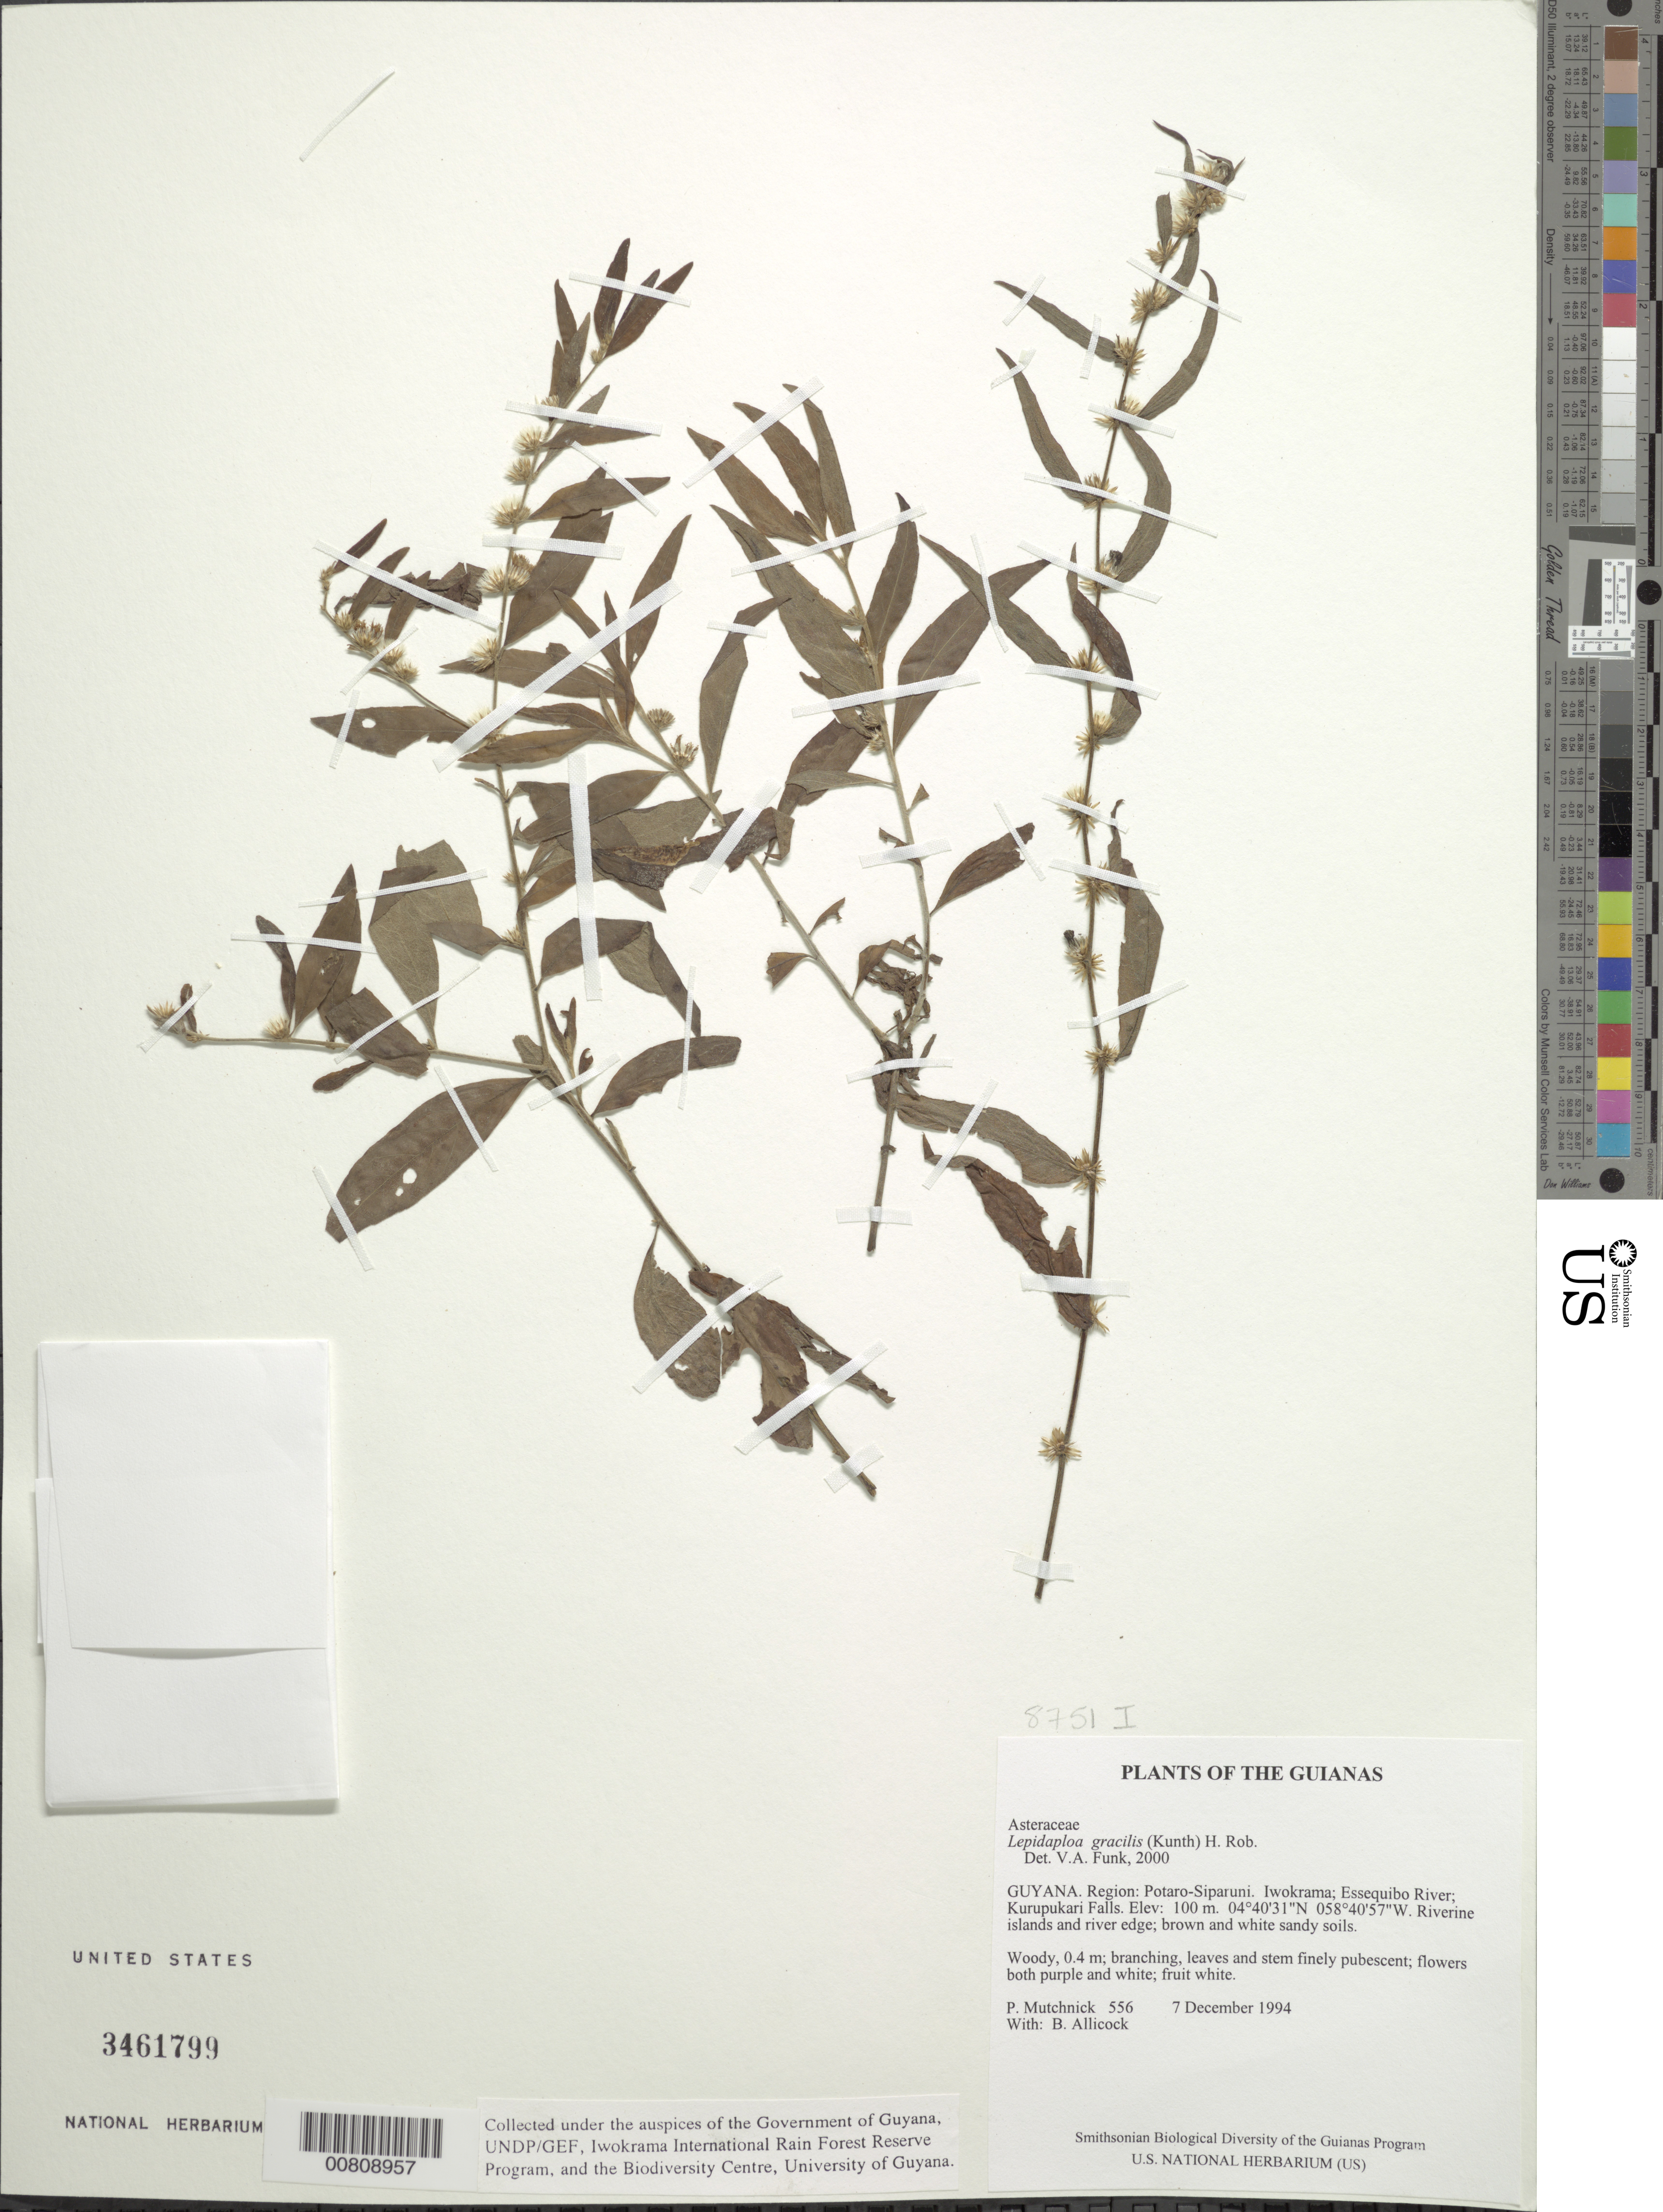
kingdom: Plantae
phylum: Tracheophyta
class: Magnoliopsida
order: Asterales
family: Asteraceae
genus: Lepidaploa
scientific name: Lepidaploa gracilis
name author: (Kunth) H. Rob.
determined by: Funk, Vicki A., (BOT), Smithsonian Institution - National Museum of Natural History (UNITED STATES)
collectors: P. Mutchnick & B. Allicock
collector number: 556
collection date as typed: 7 December 1994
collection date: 1994-12-07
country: Guyana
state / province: Potaro-Siparuni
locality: Iwokrama; Essequibo River; Kurupukari Falls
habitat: Riverine islands and river edge; brown and white sandy soils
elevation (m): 100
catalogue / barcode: US 3461799